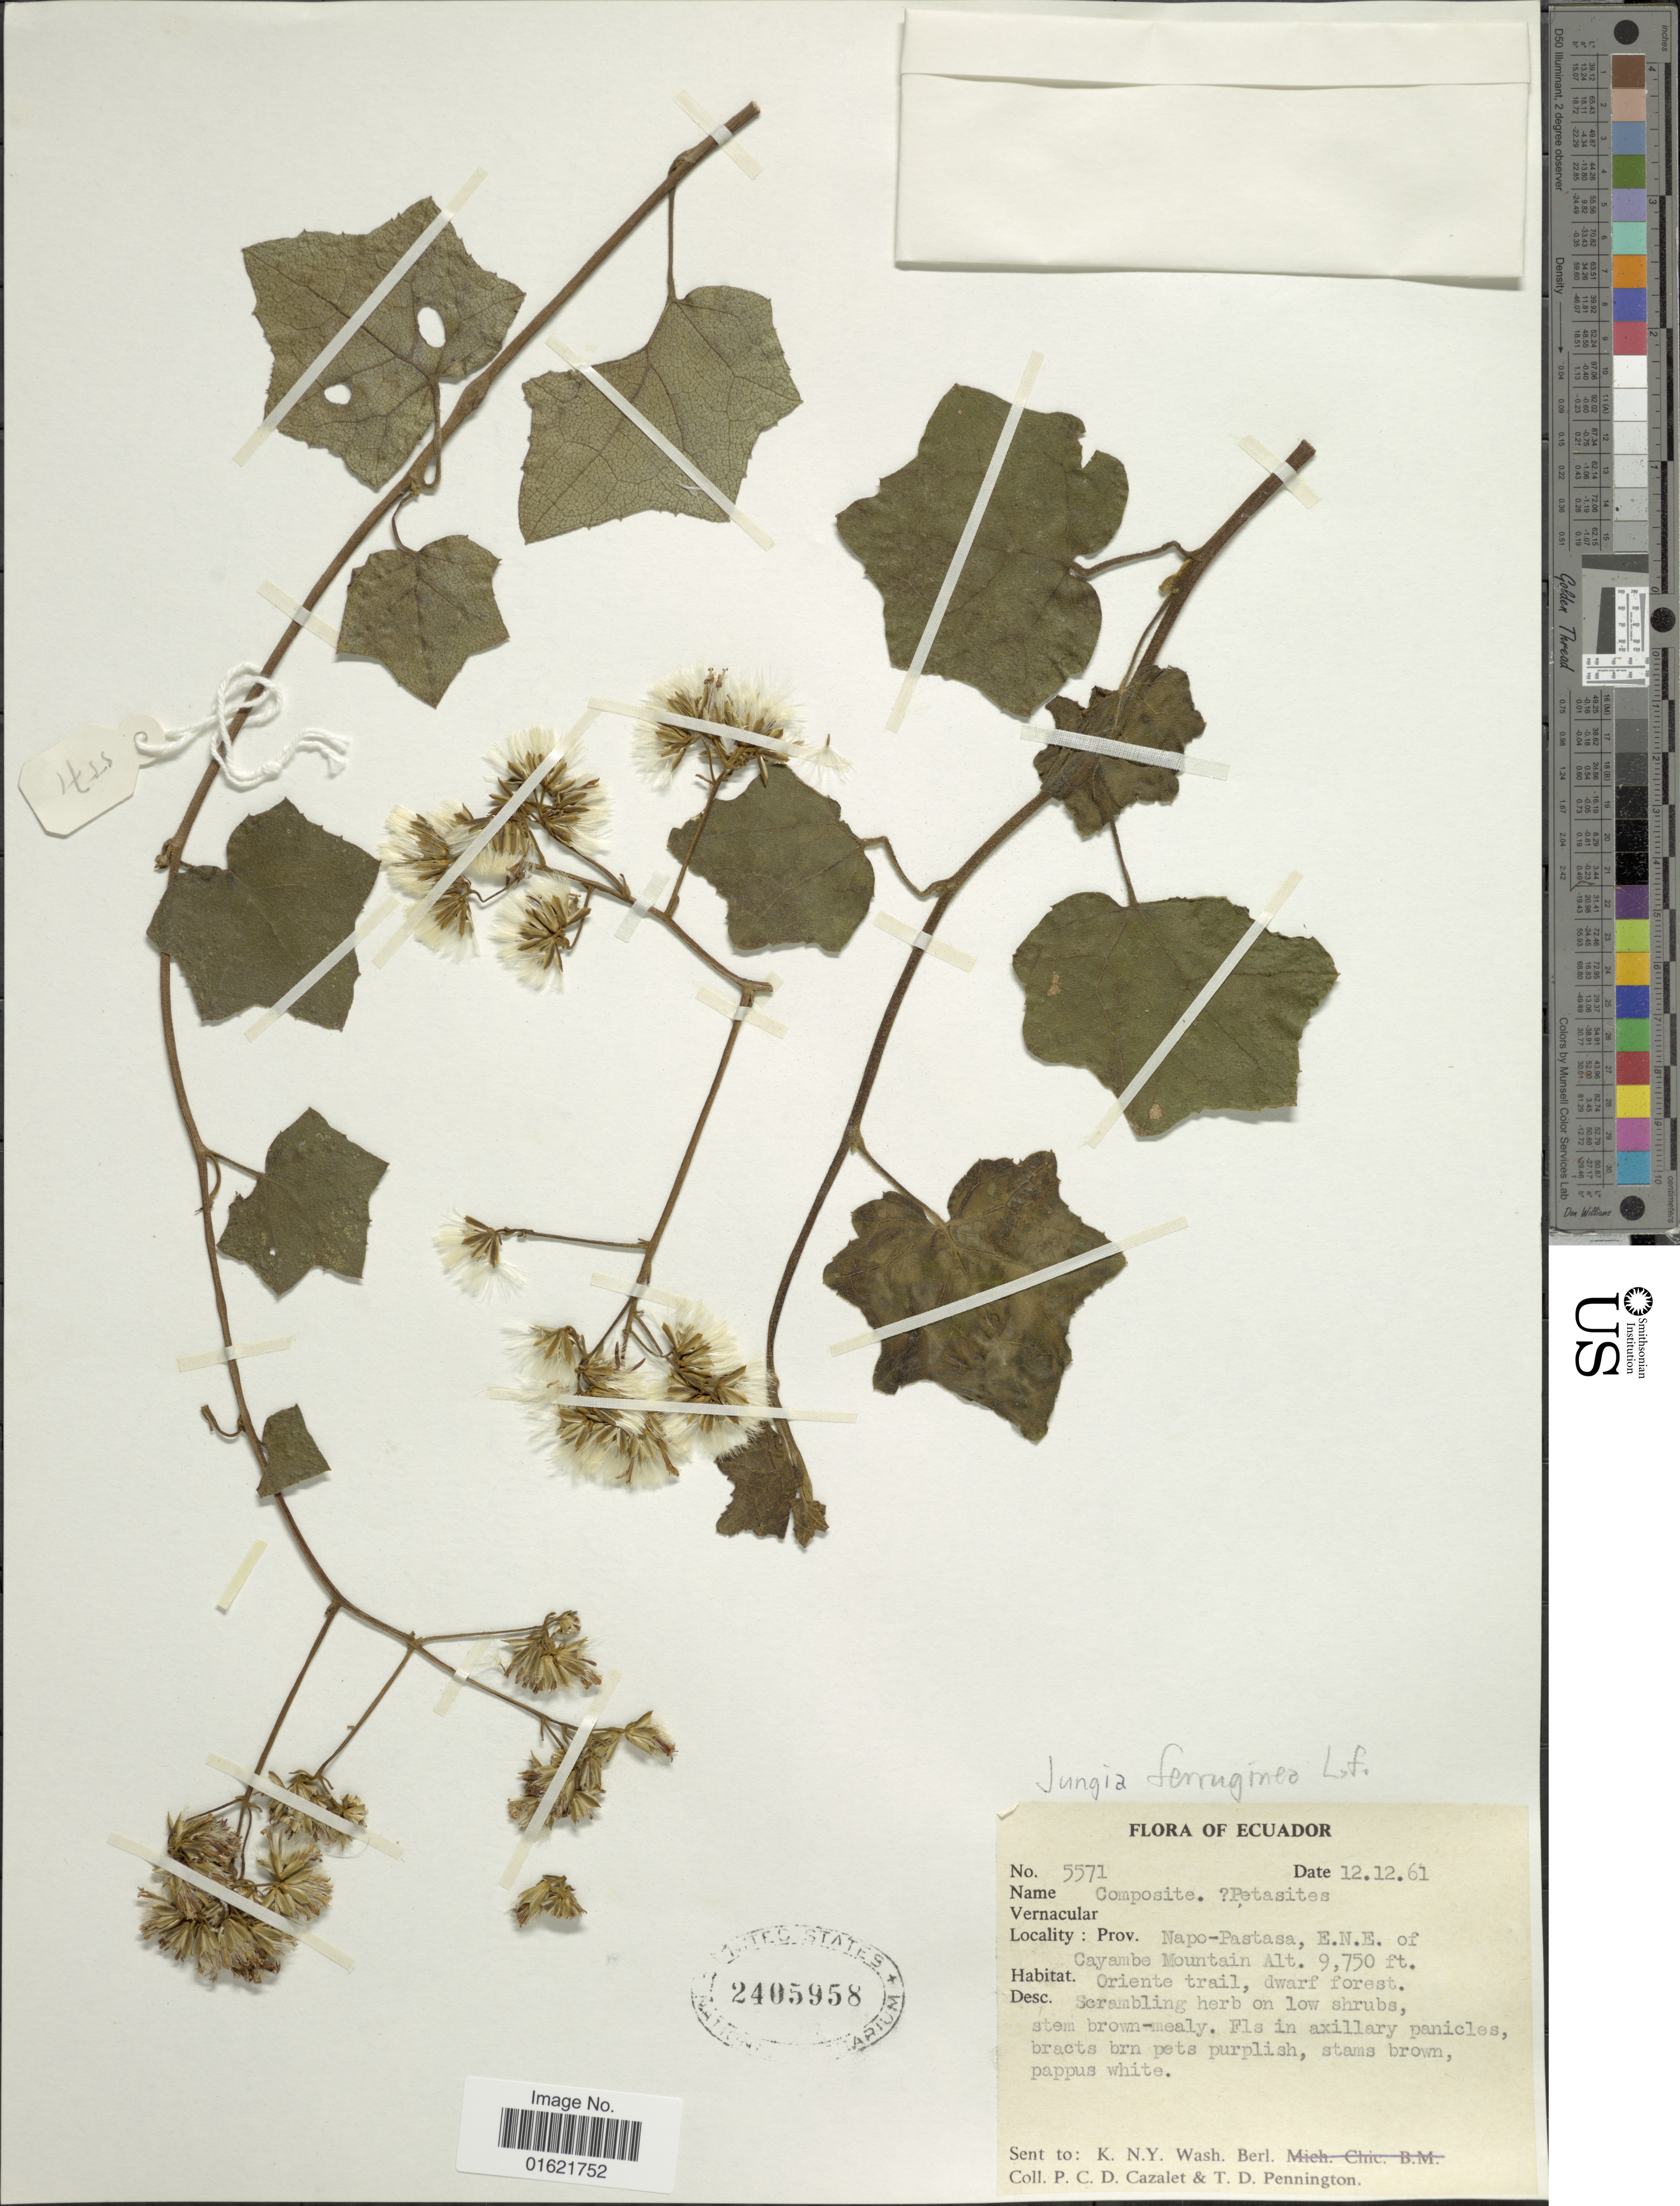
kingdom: Plantae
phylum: Tracheophyta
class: Magnoliopsida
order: Asterales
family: Asteraceae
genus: Jungia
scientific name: Jungia ferruginea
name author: L. f.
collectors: P. C. D. Cazalet & T. D. Pennington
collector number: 5571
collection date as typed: Transcribed d/m/y: 12/12/61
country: Ecuador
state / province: Napo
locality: Prov. Napo-Pastasa, E.N.E of Cayambe Mountain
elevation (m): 2972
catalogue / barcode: US 2405958